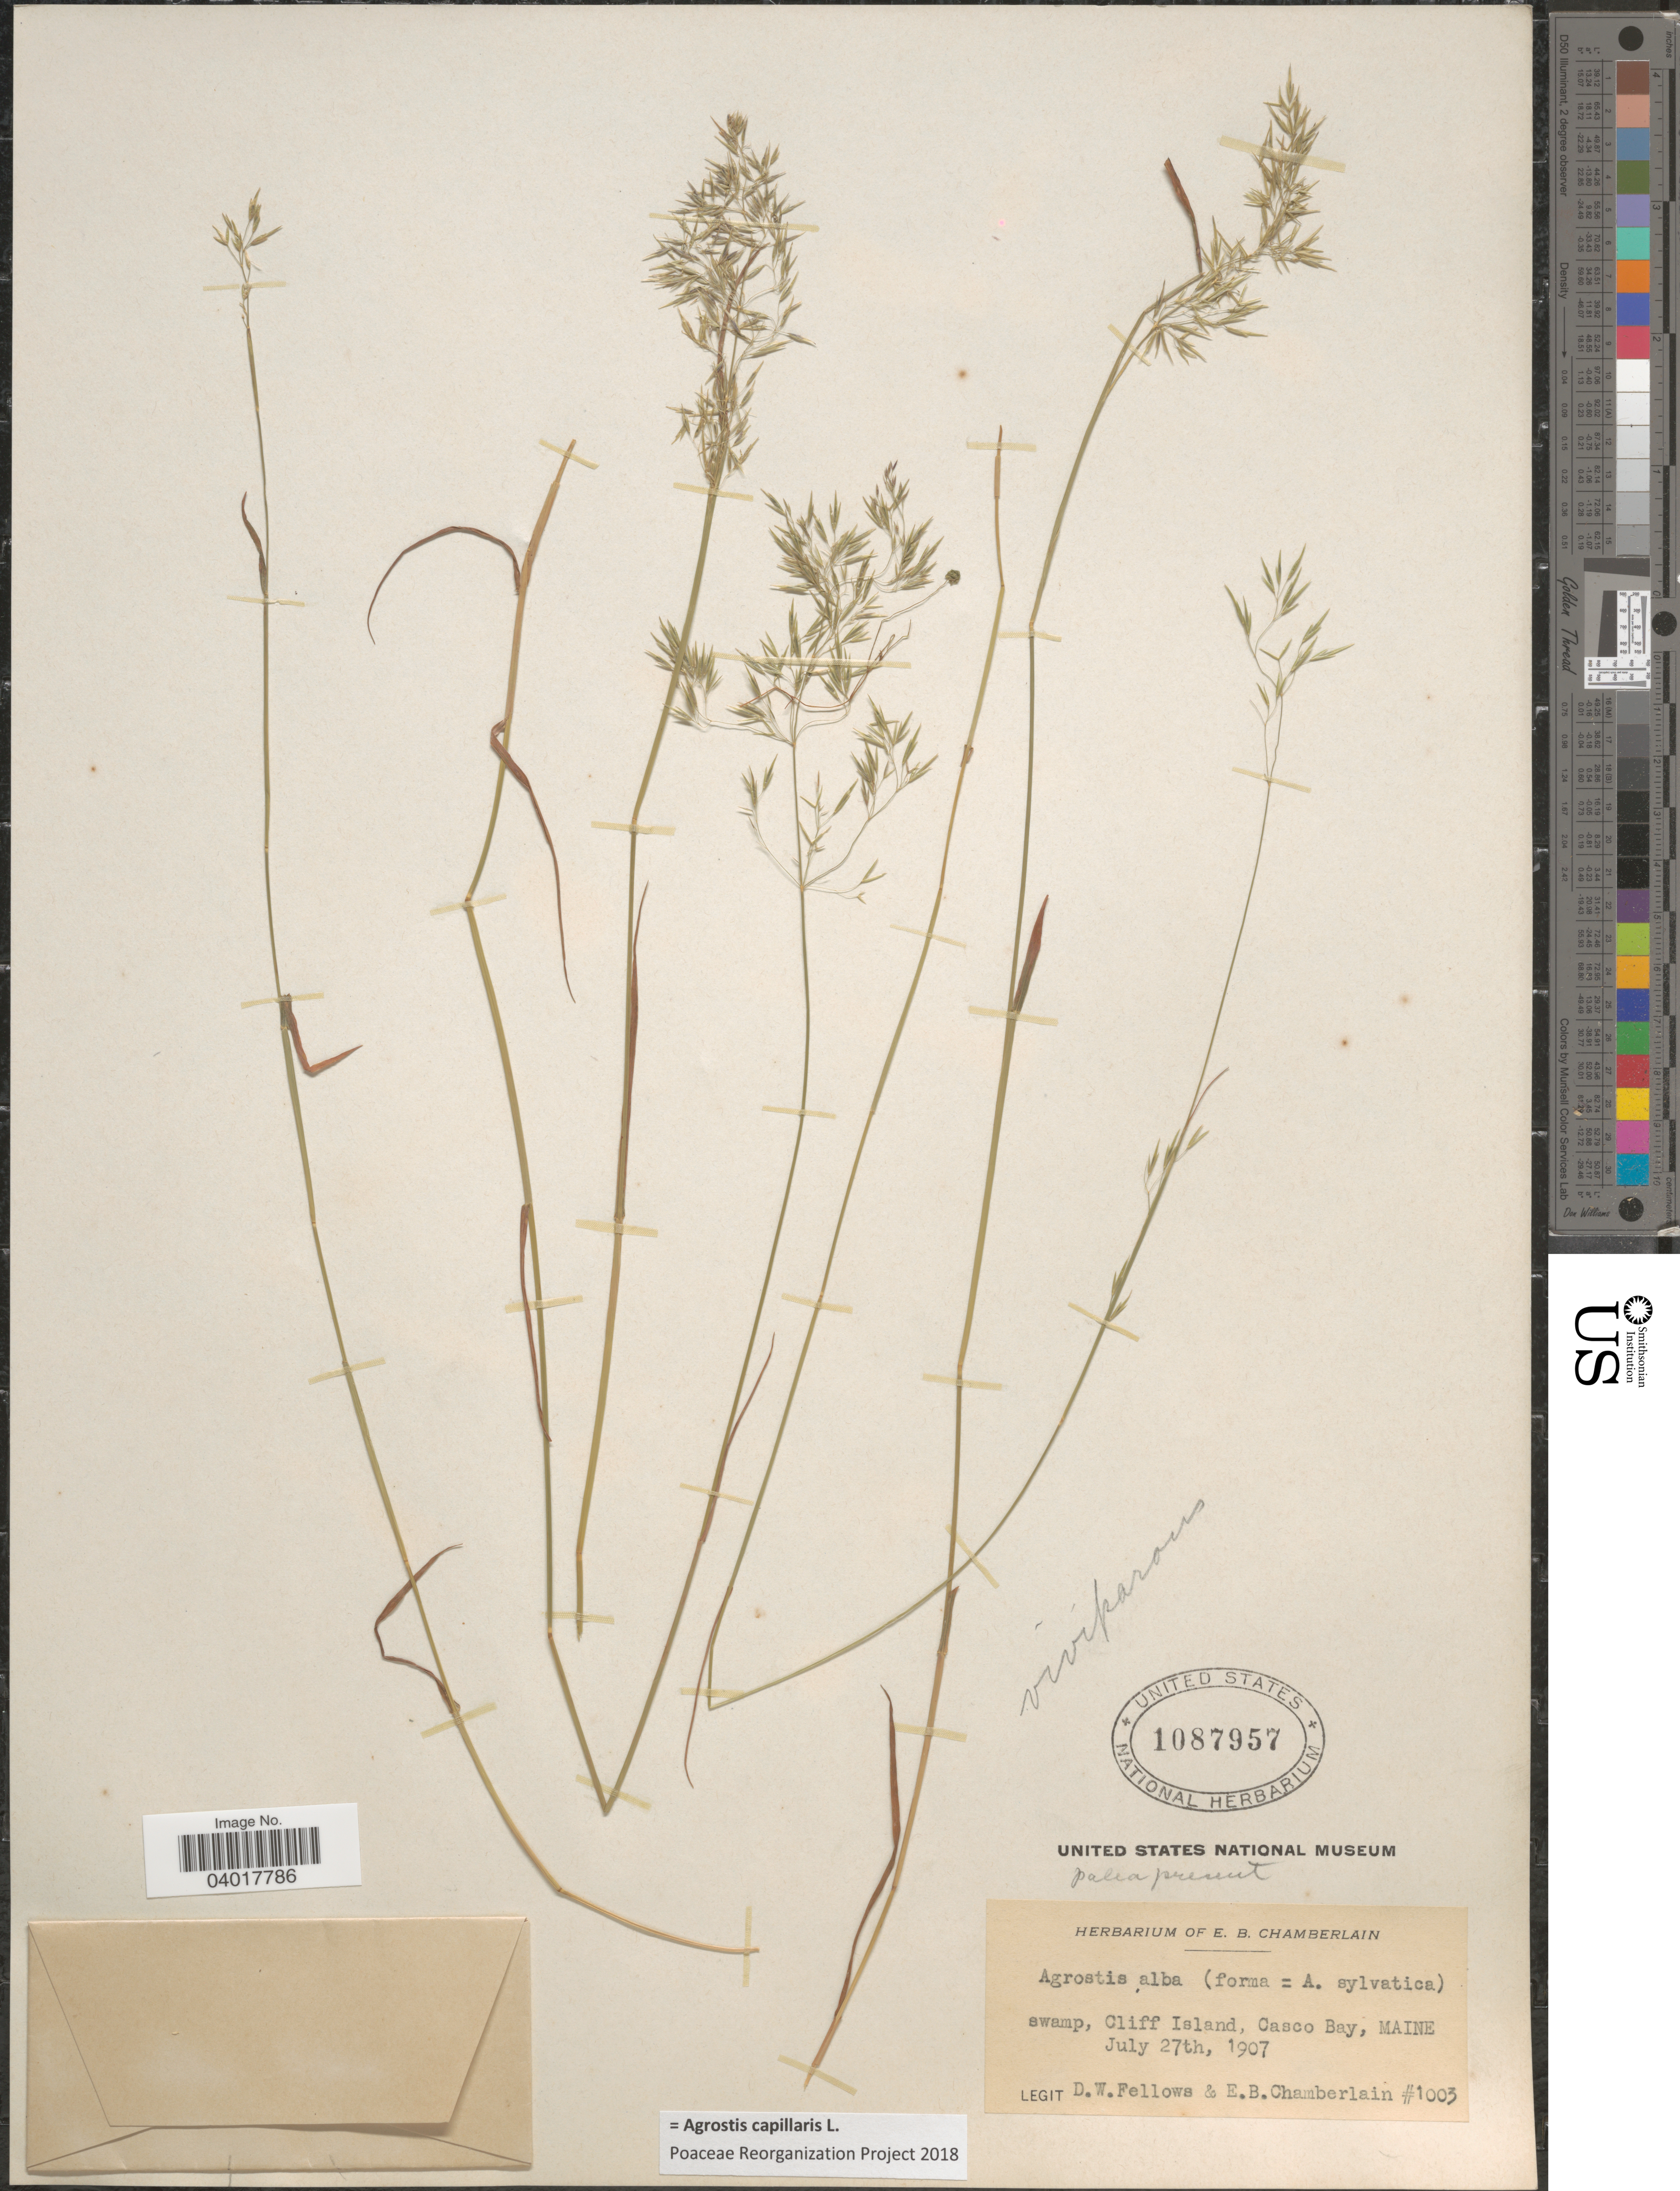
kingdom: Plantae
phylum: Tracheophyta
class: Liliopsida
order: Poales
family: Poaceae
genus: Agrostis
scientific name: Agrostis capillaris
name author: L.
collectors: D. W. Fellows & E. Chamberlain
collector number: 1003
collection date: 1907-07-27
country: United States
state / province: Maine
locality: Swamp, Cliff Island, Casco Bay.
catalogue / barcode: US 1087957